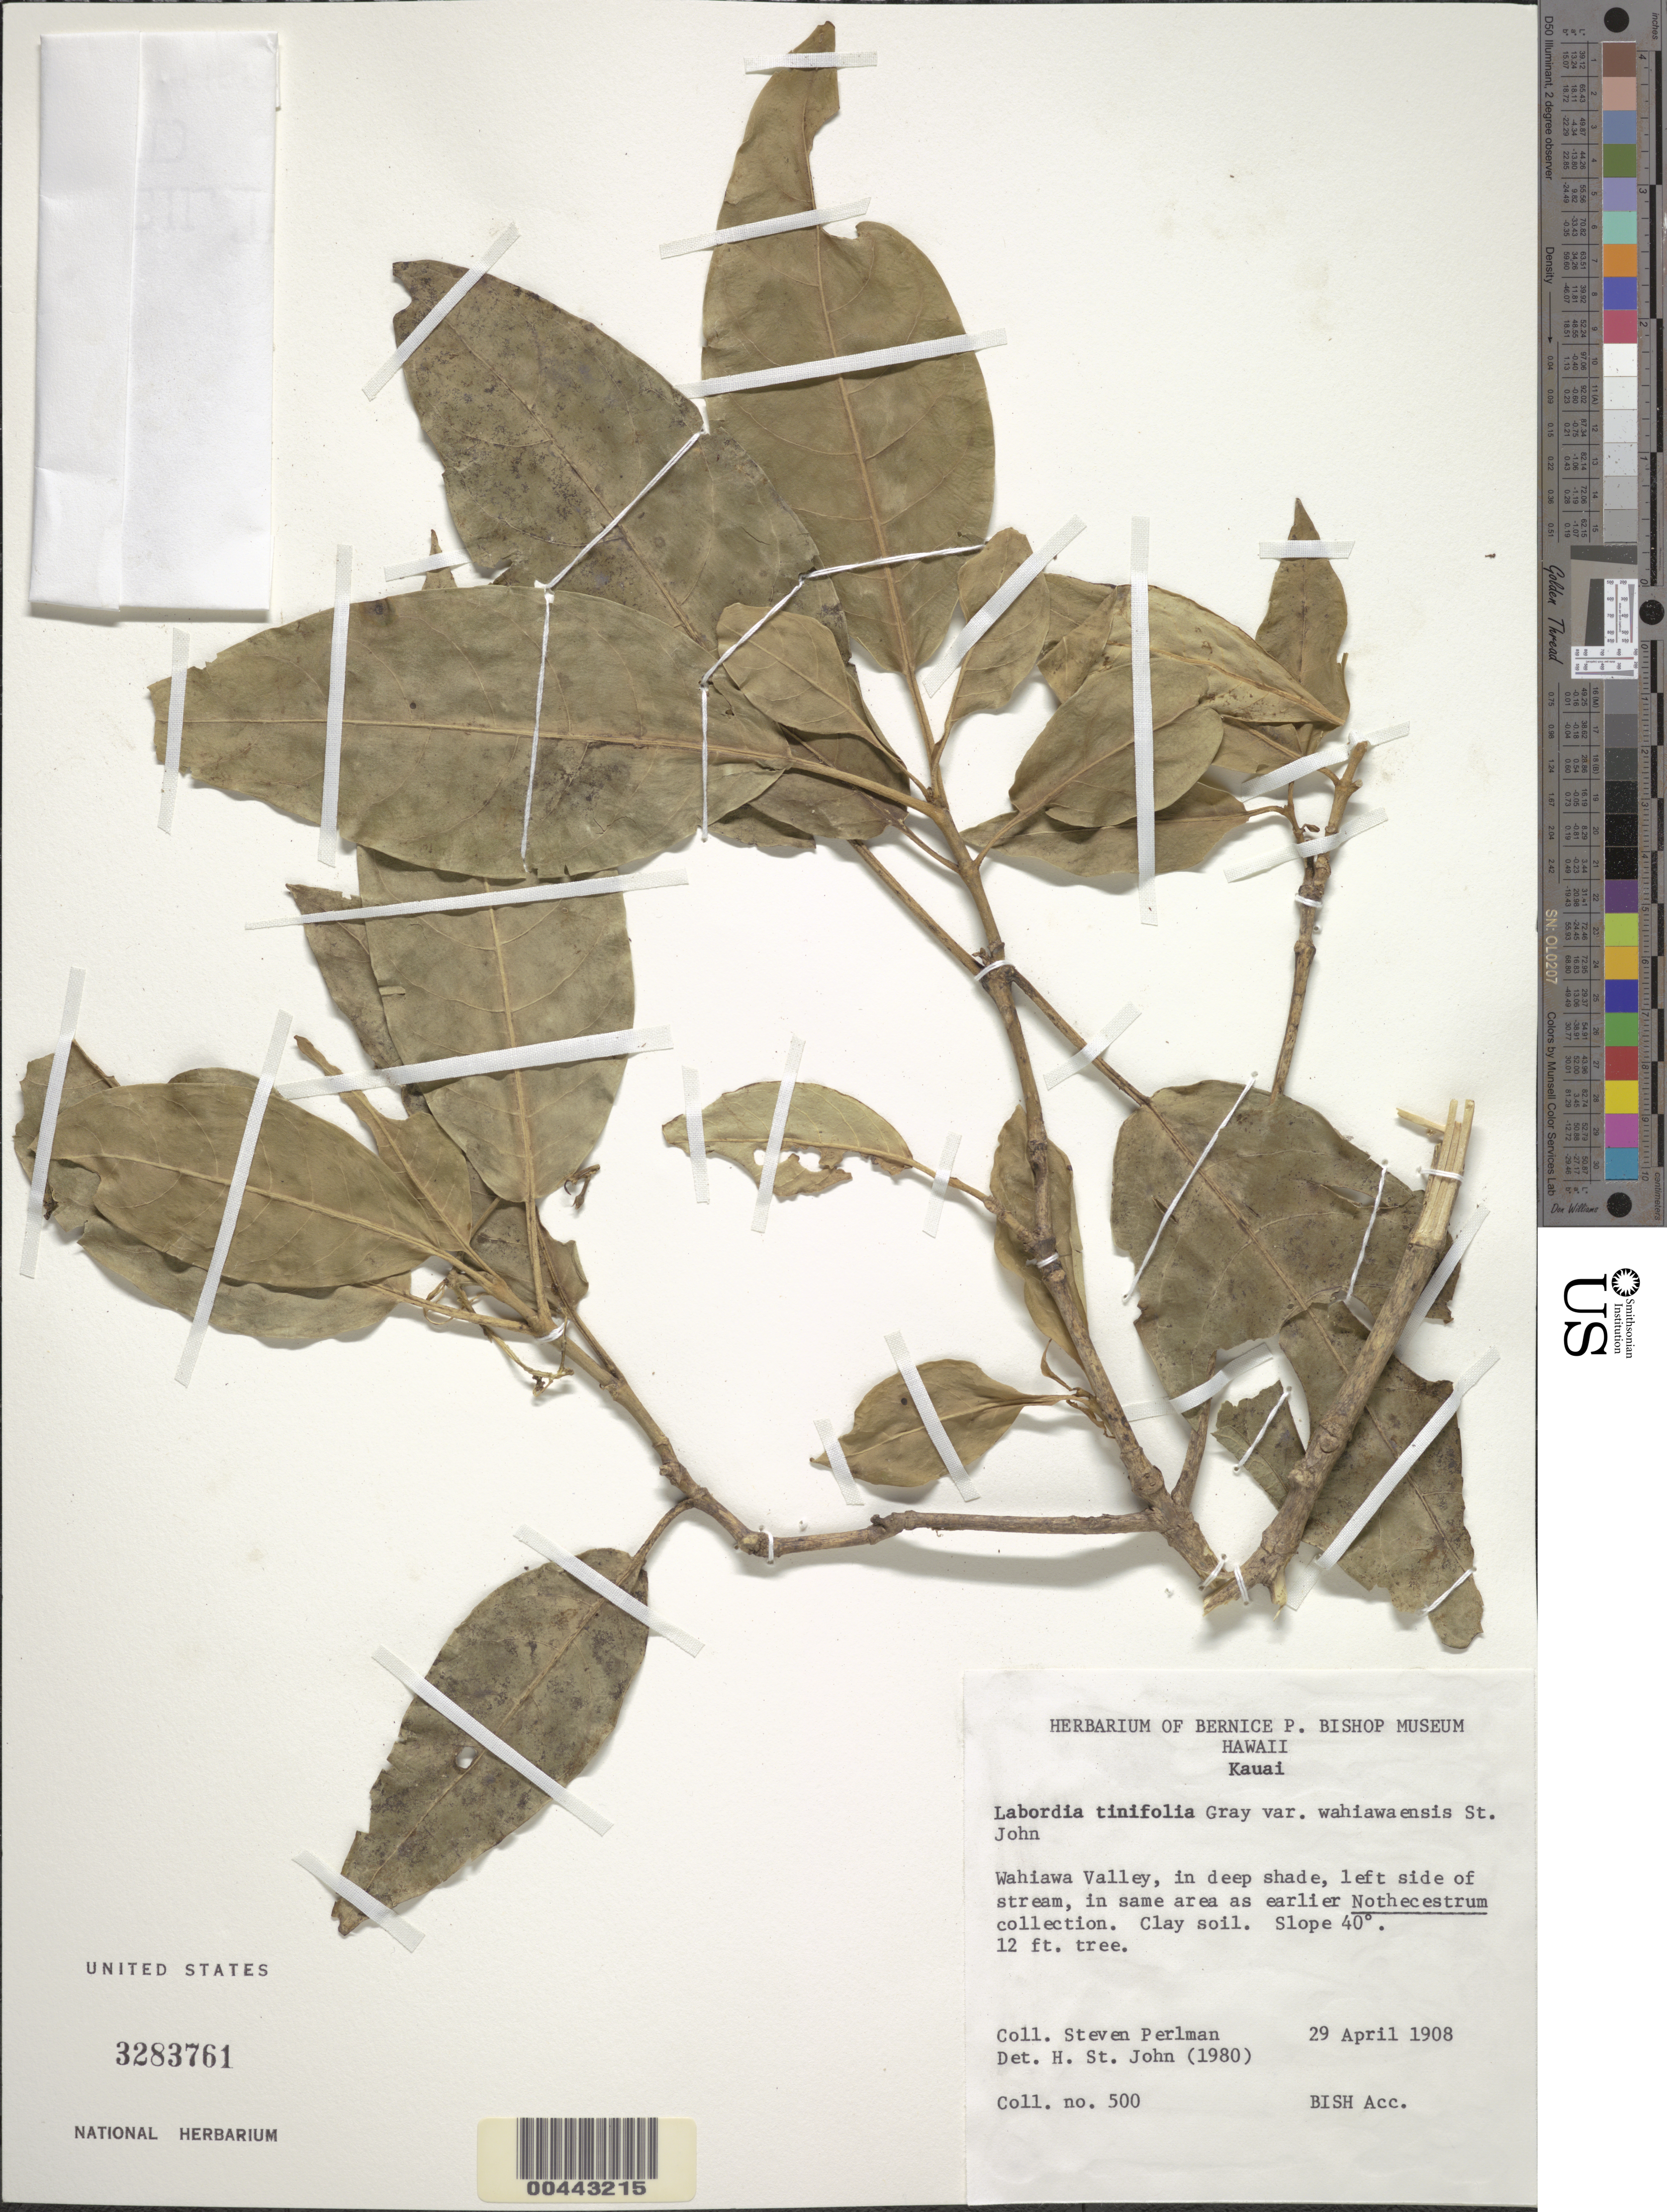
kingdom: Plantae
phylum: Tracheophyta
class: Magnoliopsida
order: Gentianales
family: Loganiaceae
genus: Geniostoma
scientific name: Geniostoma tinifolium var. wahiawaense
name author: (H. St. John) Byng & Christenh.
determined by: Wagner, W. L., (BOT), Smithsonian Institution - National Museum of Natural History (UNITED STATES)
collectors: S. P. Perlman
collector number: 500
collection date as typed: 29 Apr 1908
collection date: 1908-04-29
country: United States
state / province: Hawaii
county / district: Kauai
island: Kaua'i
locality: Wahiawa Valley, left side of stream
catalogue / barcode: US 3283761